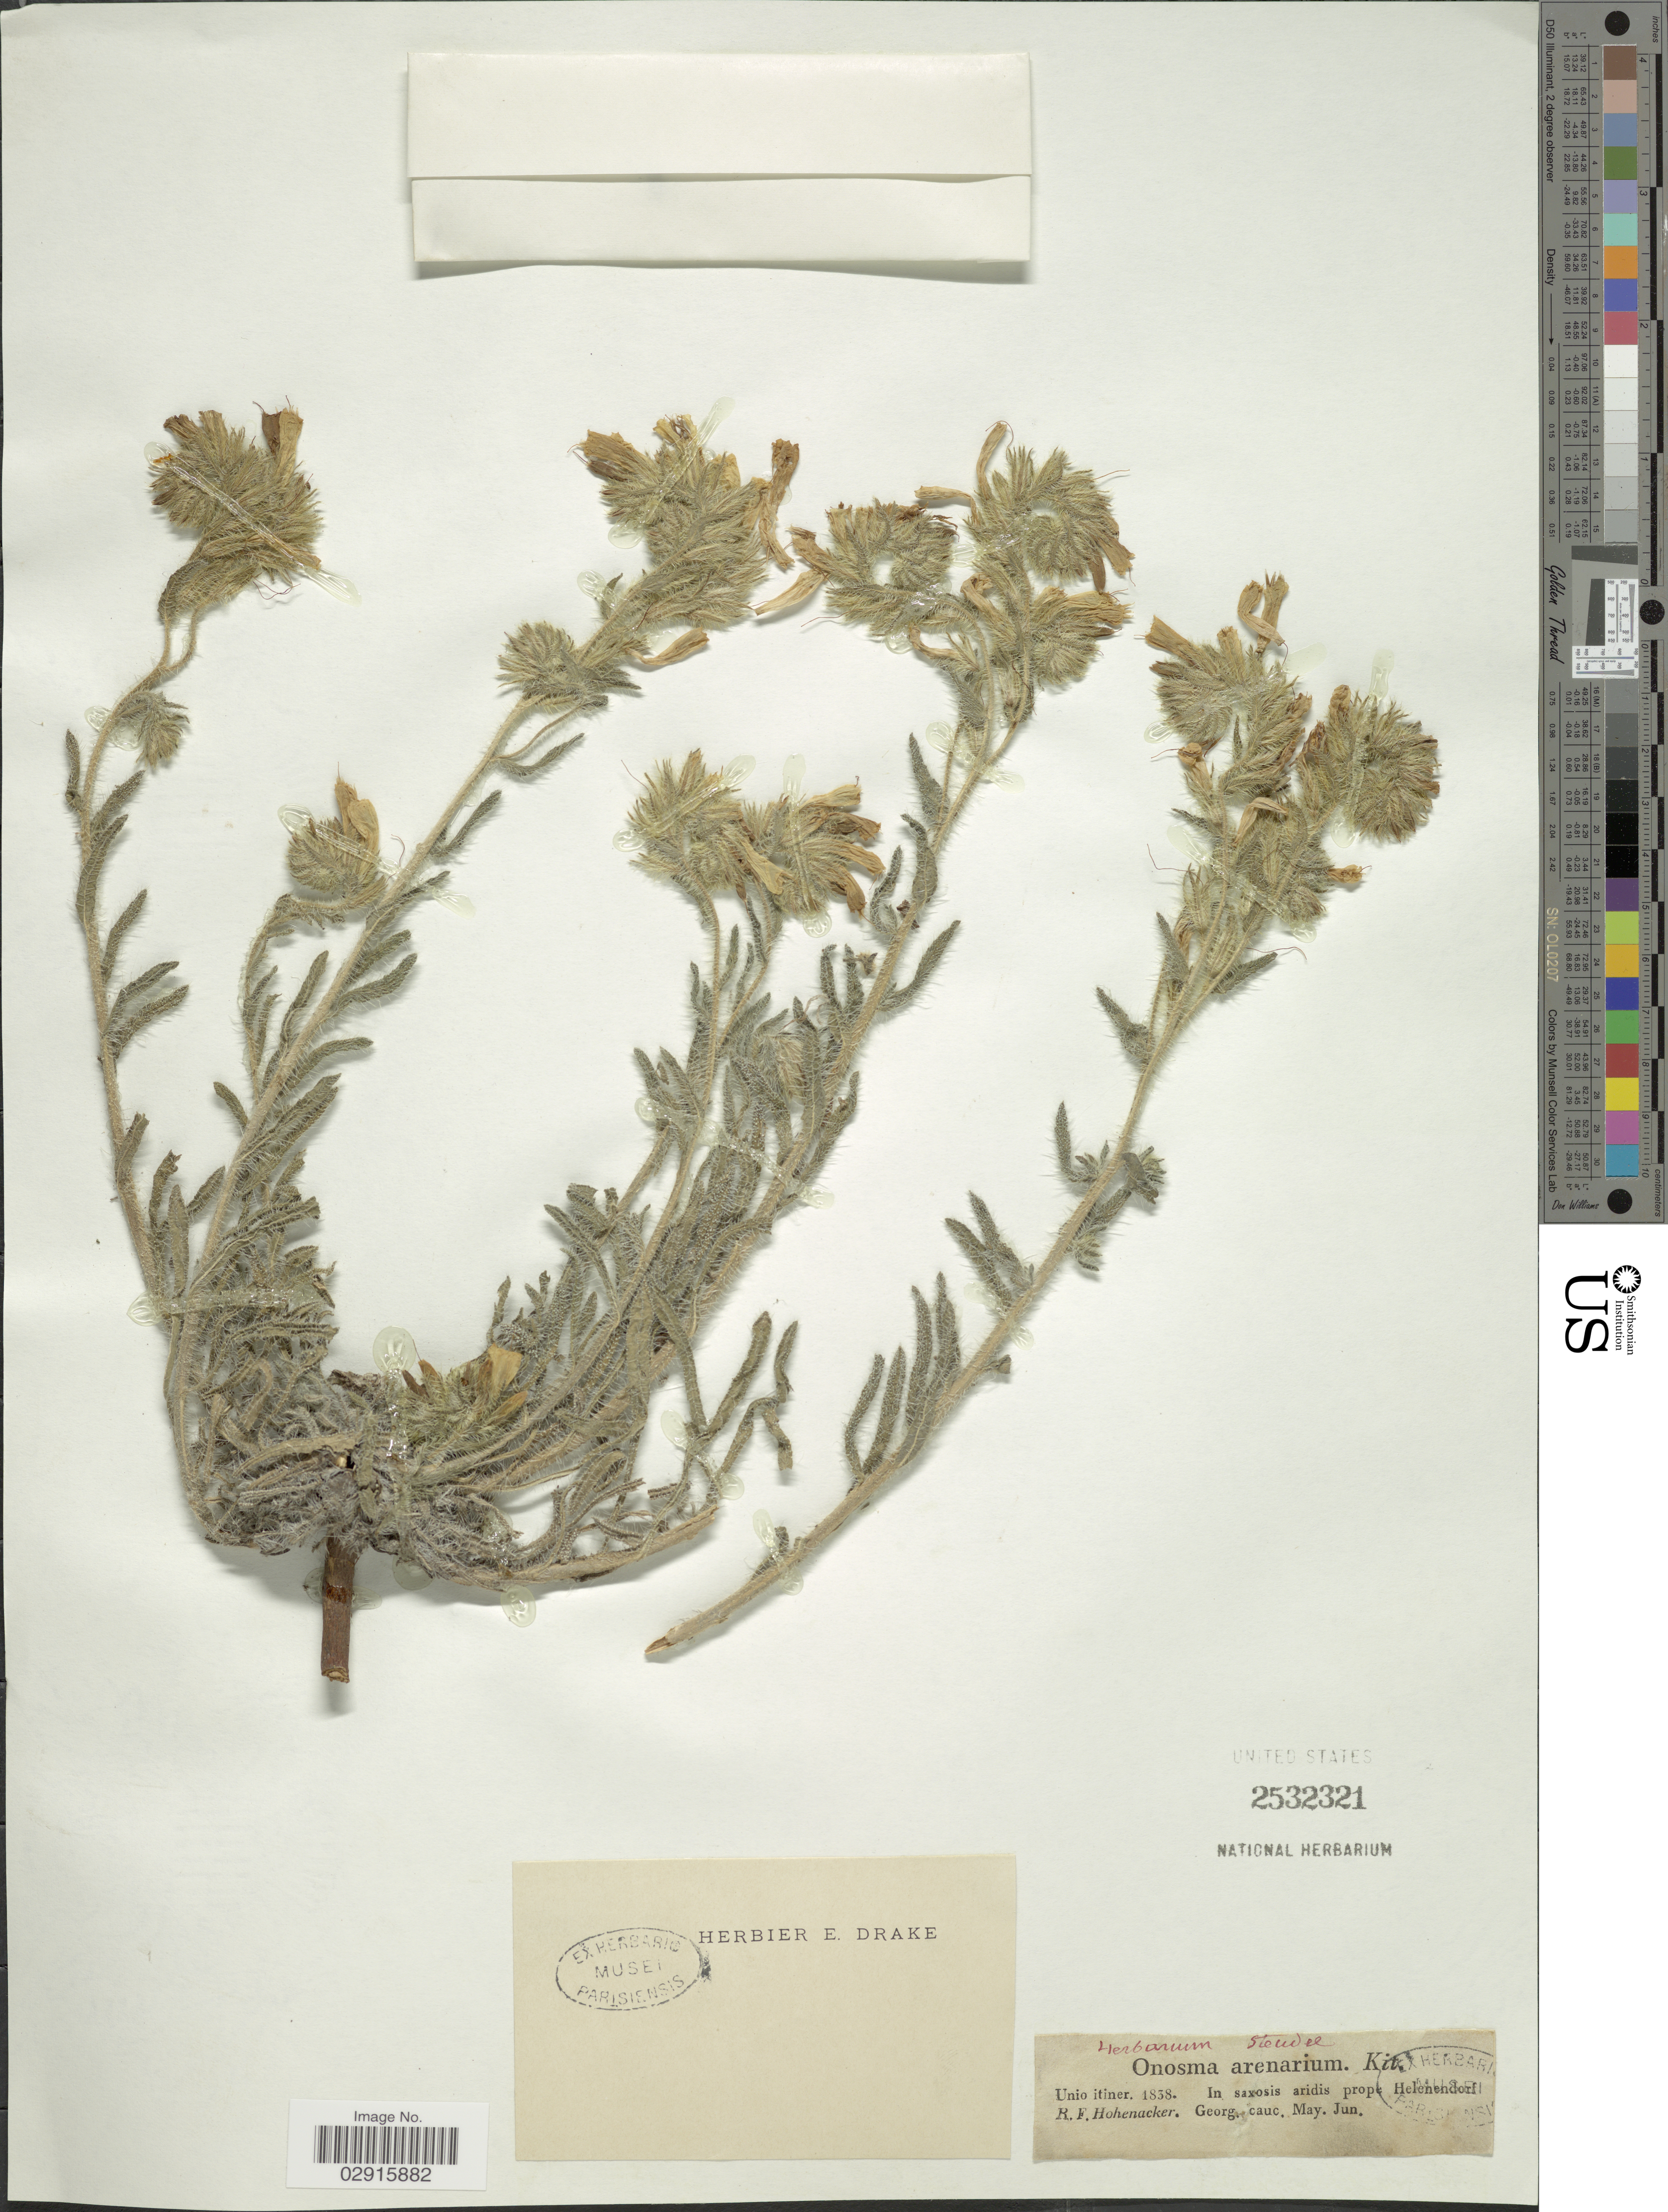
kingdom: Plantae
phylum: Tracheophyta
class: Magnoliopsida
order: Boraginales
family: Boraginaceae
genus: Onosma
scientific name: Onosma arenaria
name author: Waldst. & Kit.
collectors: R. F. Hohenacker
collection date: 1838-05/1838-06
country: Azerbaijan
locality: Unio itiner, in saxosis aridis prope Helenendorf. Georg. cauc.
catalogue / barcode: US 2532321